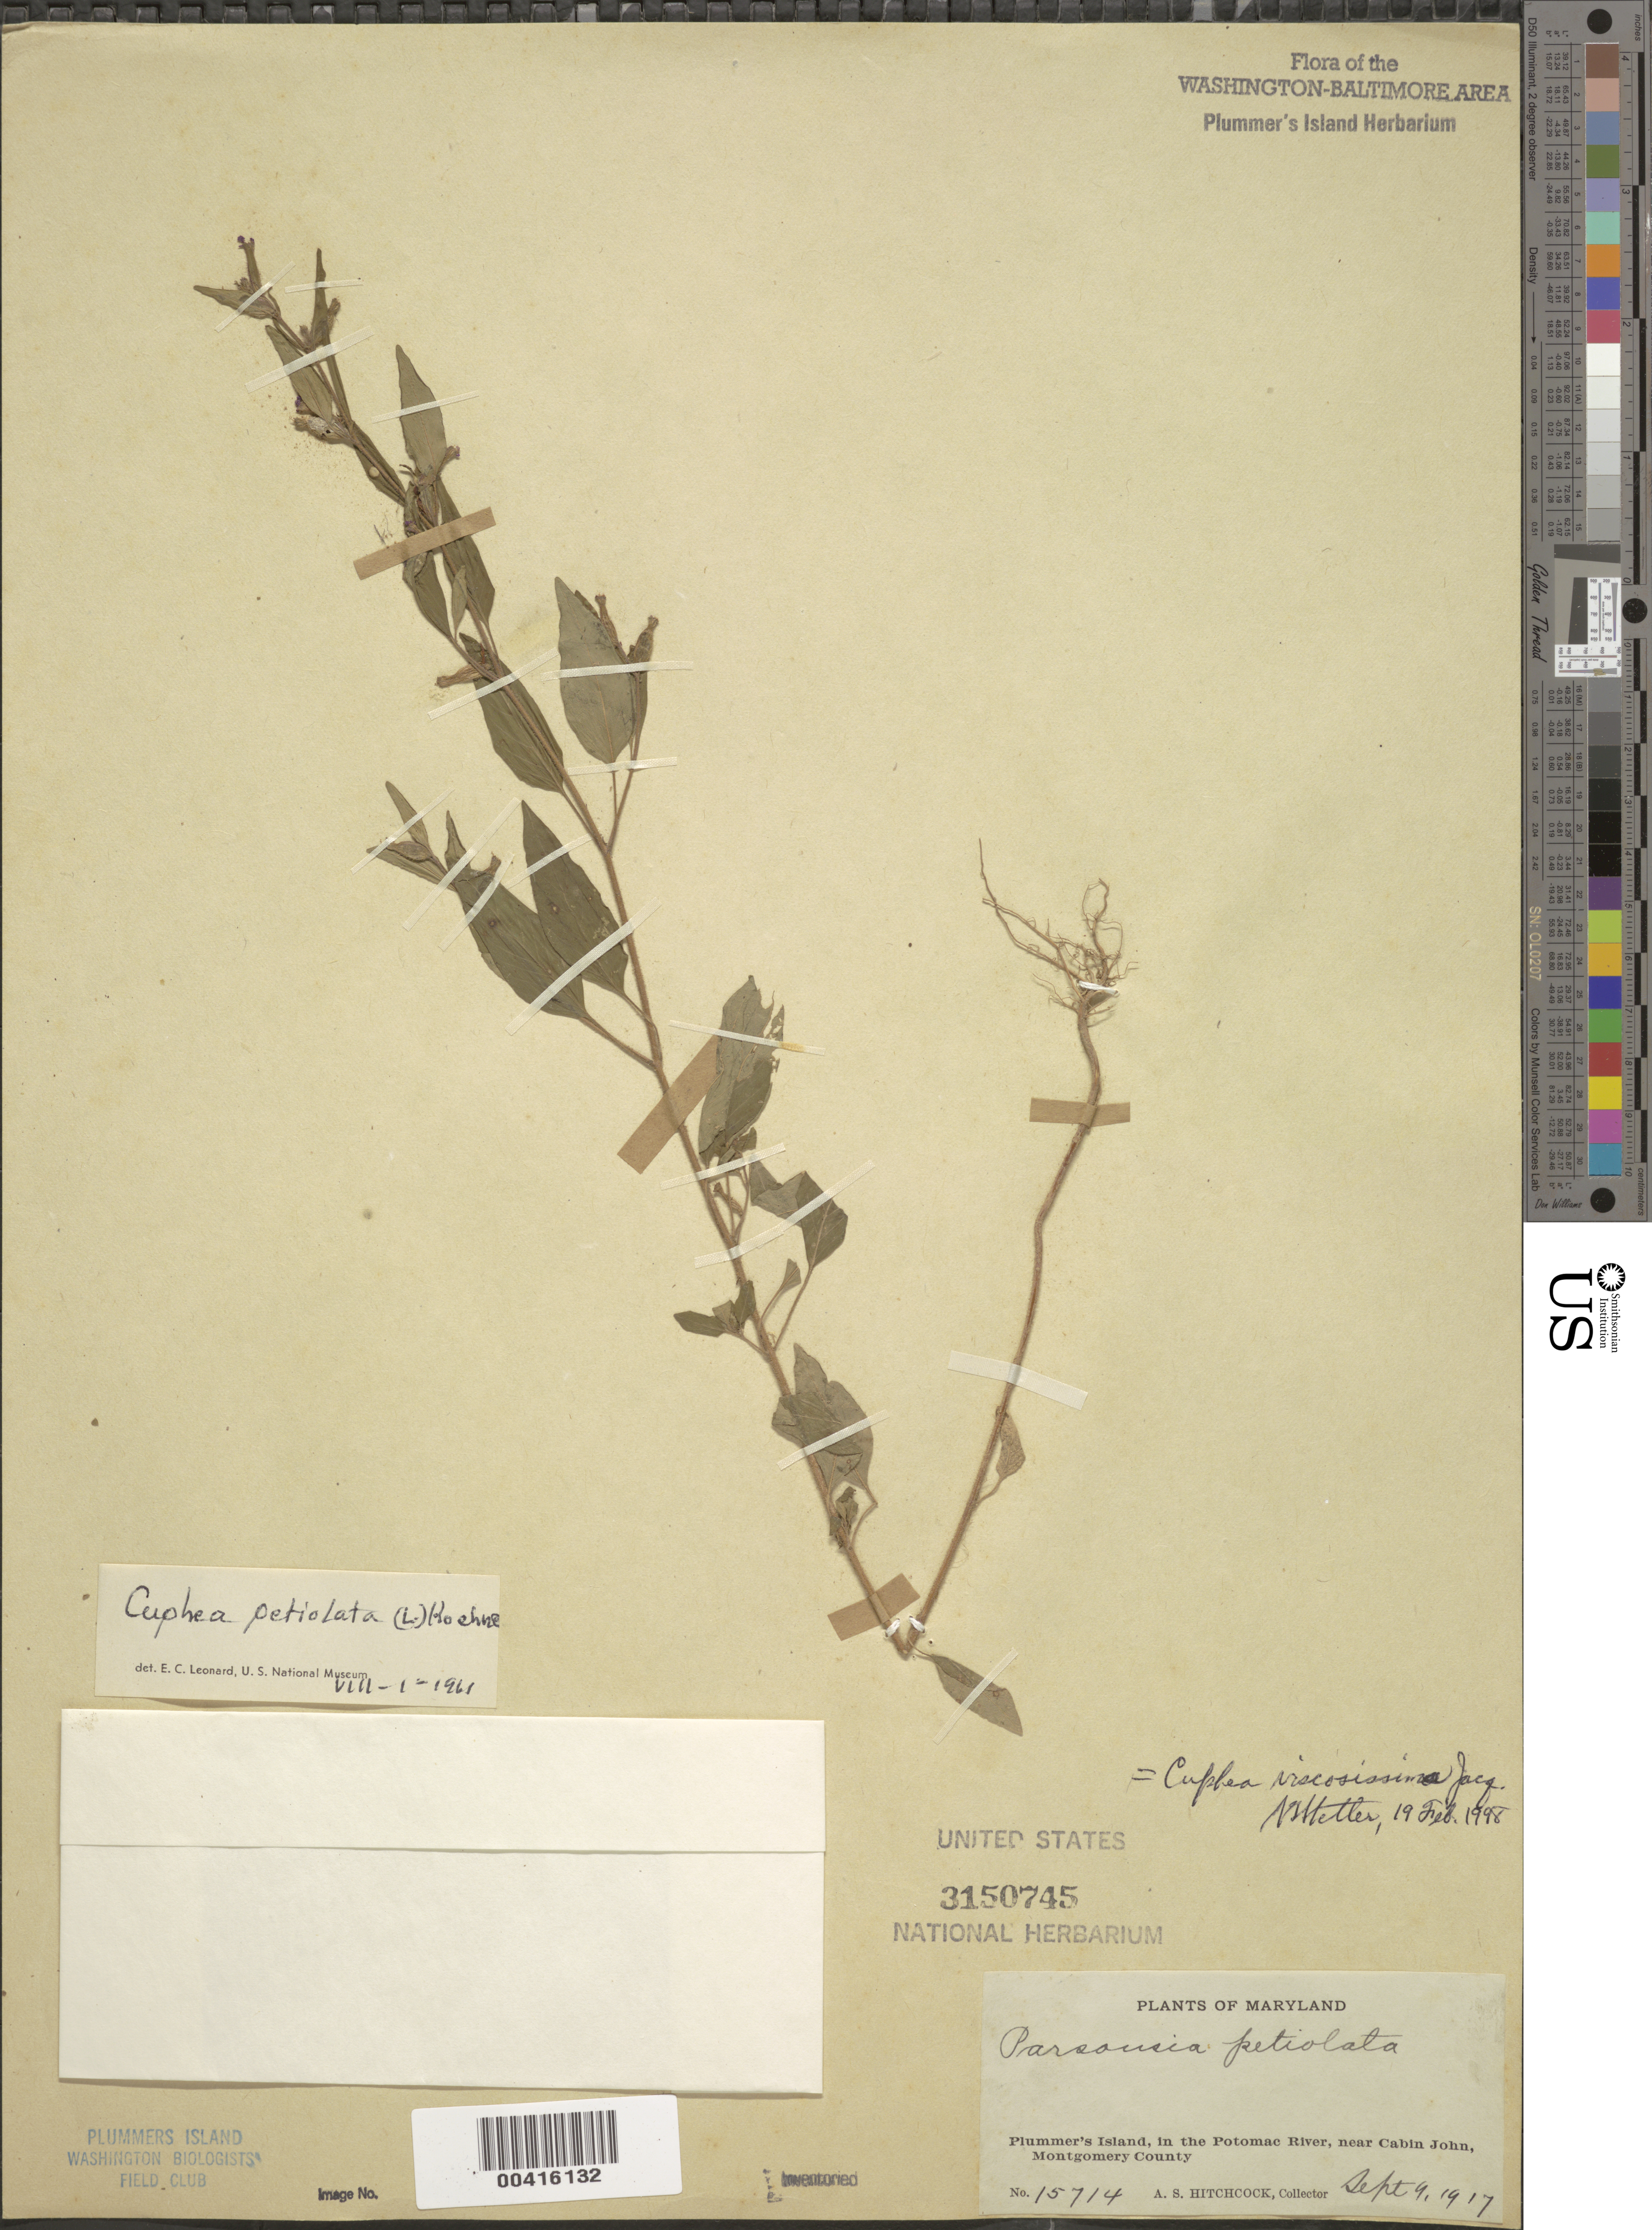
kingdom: Plantae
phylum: Tracheophyta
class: Magnoliopsida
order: Myrtales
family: Lythraceae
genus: Cuphea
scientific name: Cuphea viscosissima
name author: Jacq.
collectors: A. S. Hitchcock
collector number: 15714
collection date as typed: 09 Sep 1917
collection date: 1917-09-09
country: United States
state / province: Maryland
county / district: Montgomery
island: Plummers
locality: Plummer's Island Plummers Island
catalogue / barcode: US 3150745